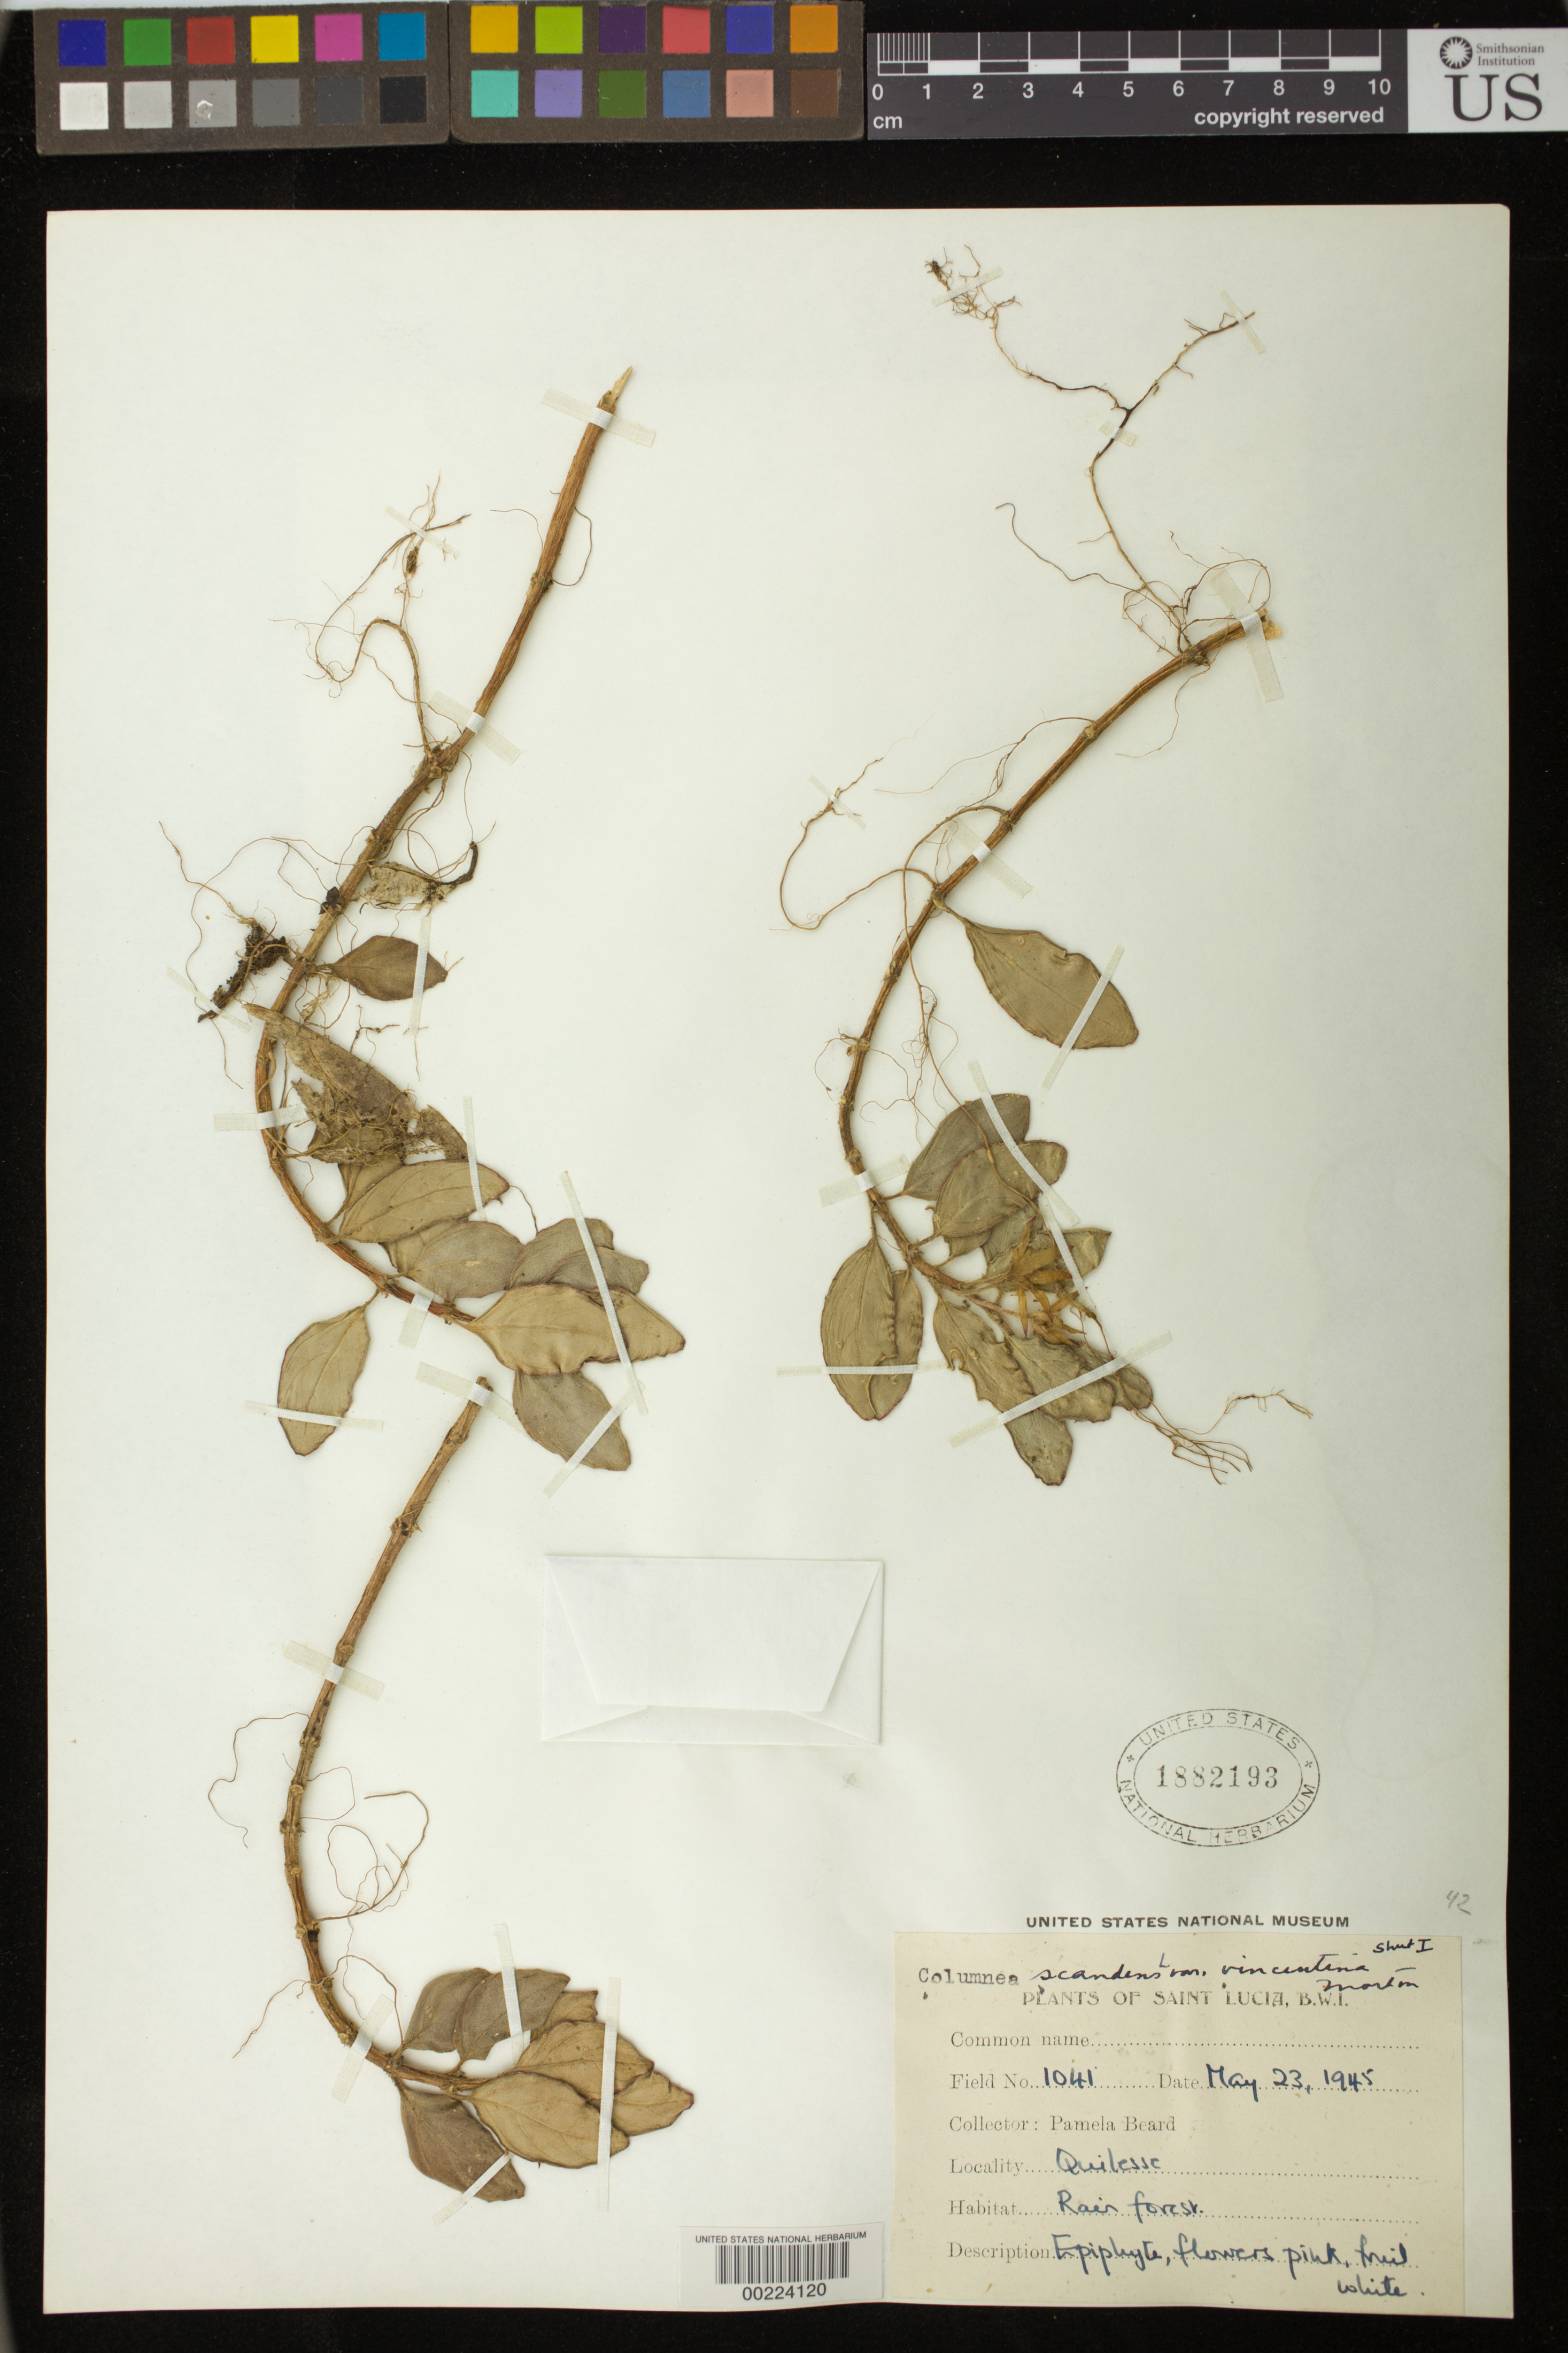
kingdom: Plantae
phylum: Tracheophyta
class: Magnoliopsida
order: Lamiales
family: Gesneriaceae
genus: Columnea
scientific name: Columnea scandens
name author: L.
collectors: P. Beard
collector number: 1041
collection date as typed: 23 May 1945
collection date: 1945-05-23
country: St. Lucia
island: St. Lucia I.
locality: Quilesse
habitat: Rain forest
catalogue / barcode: US 1882193